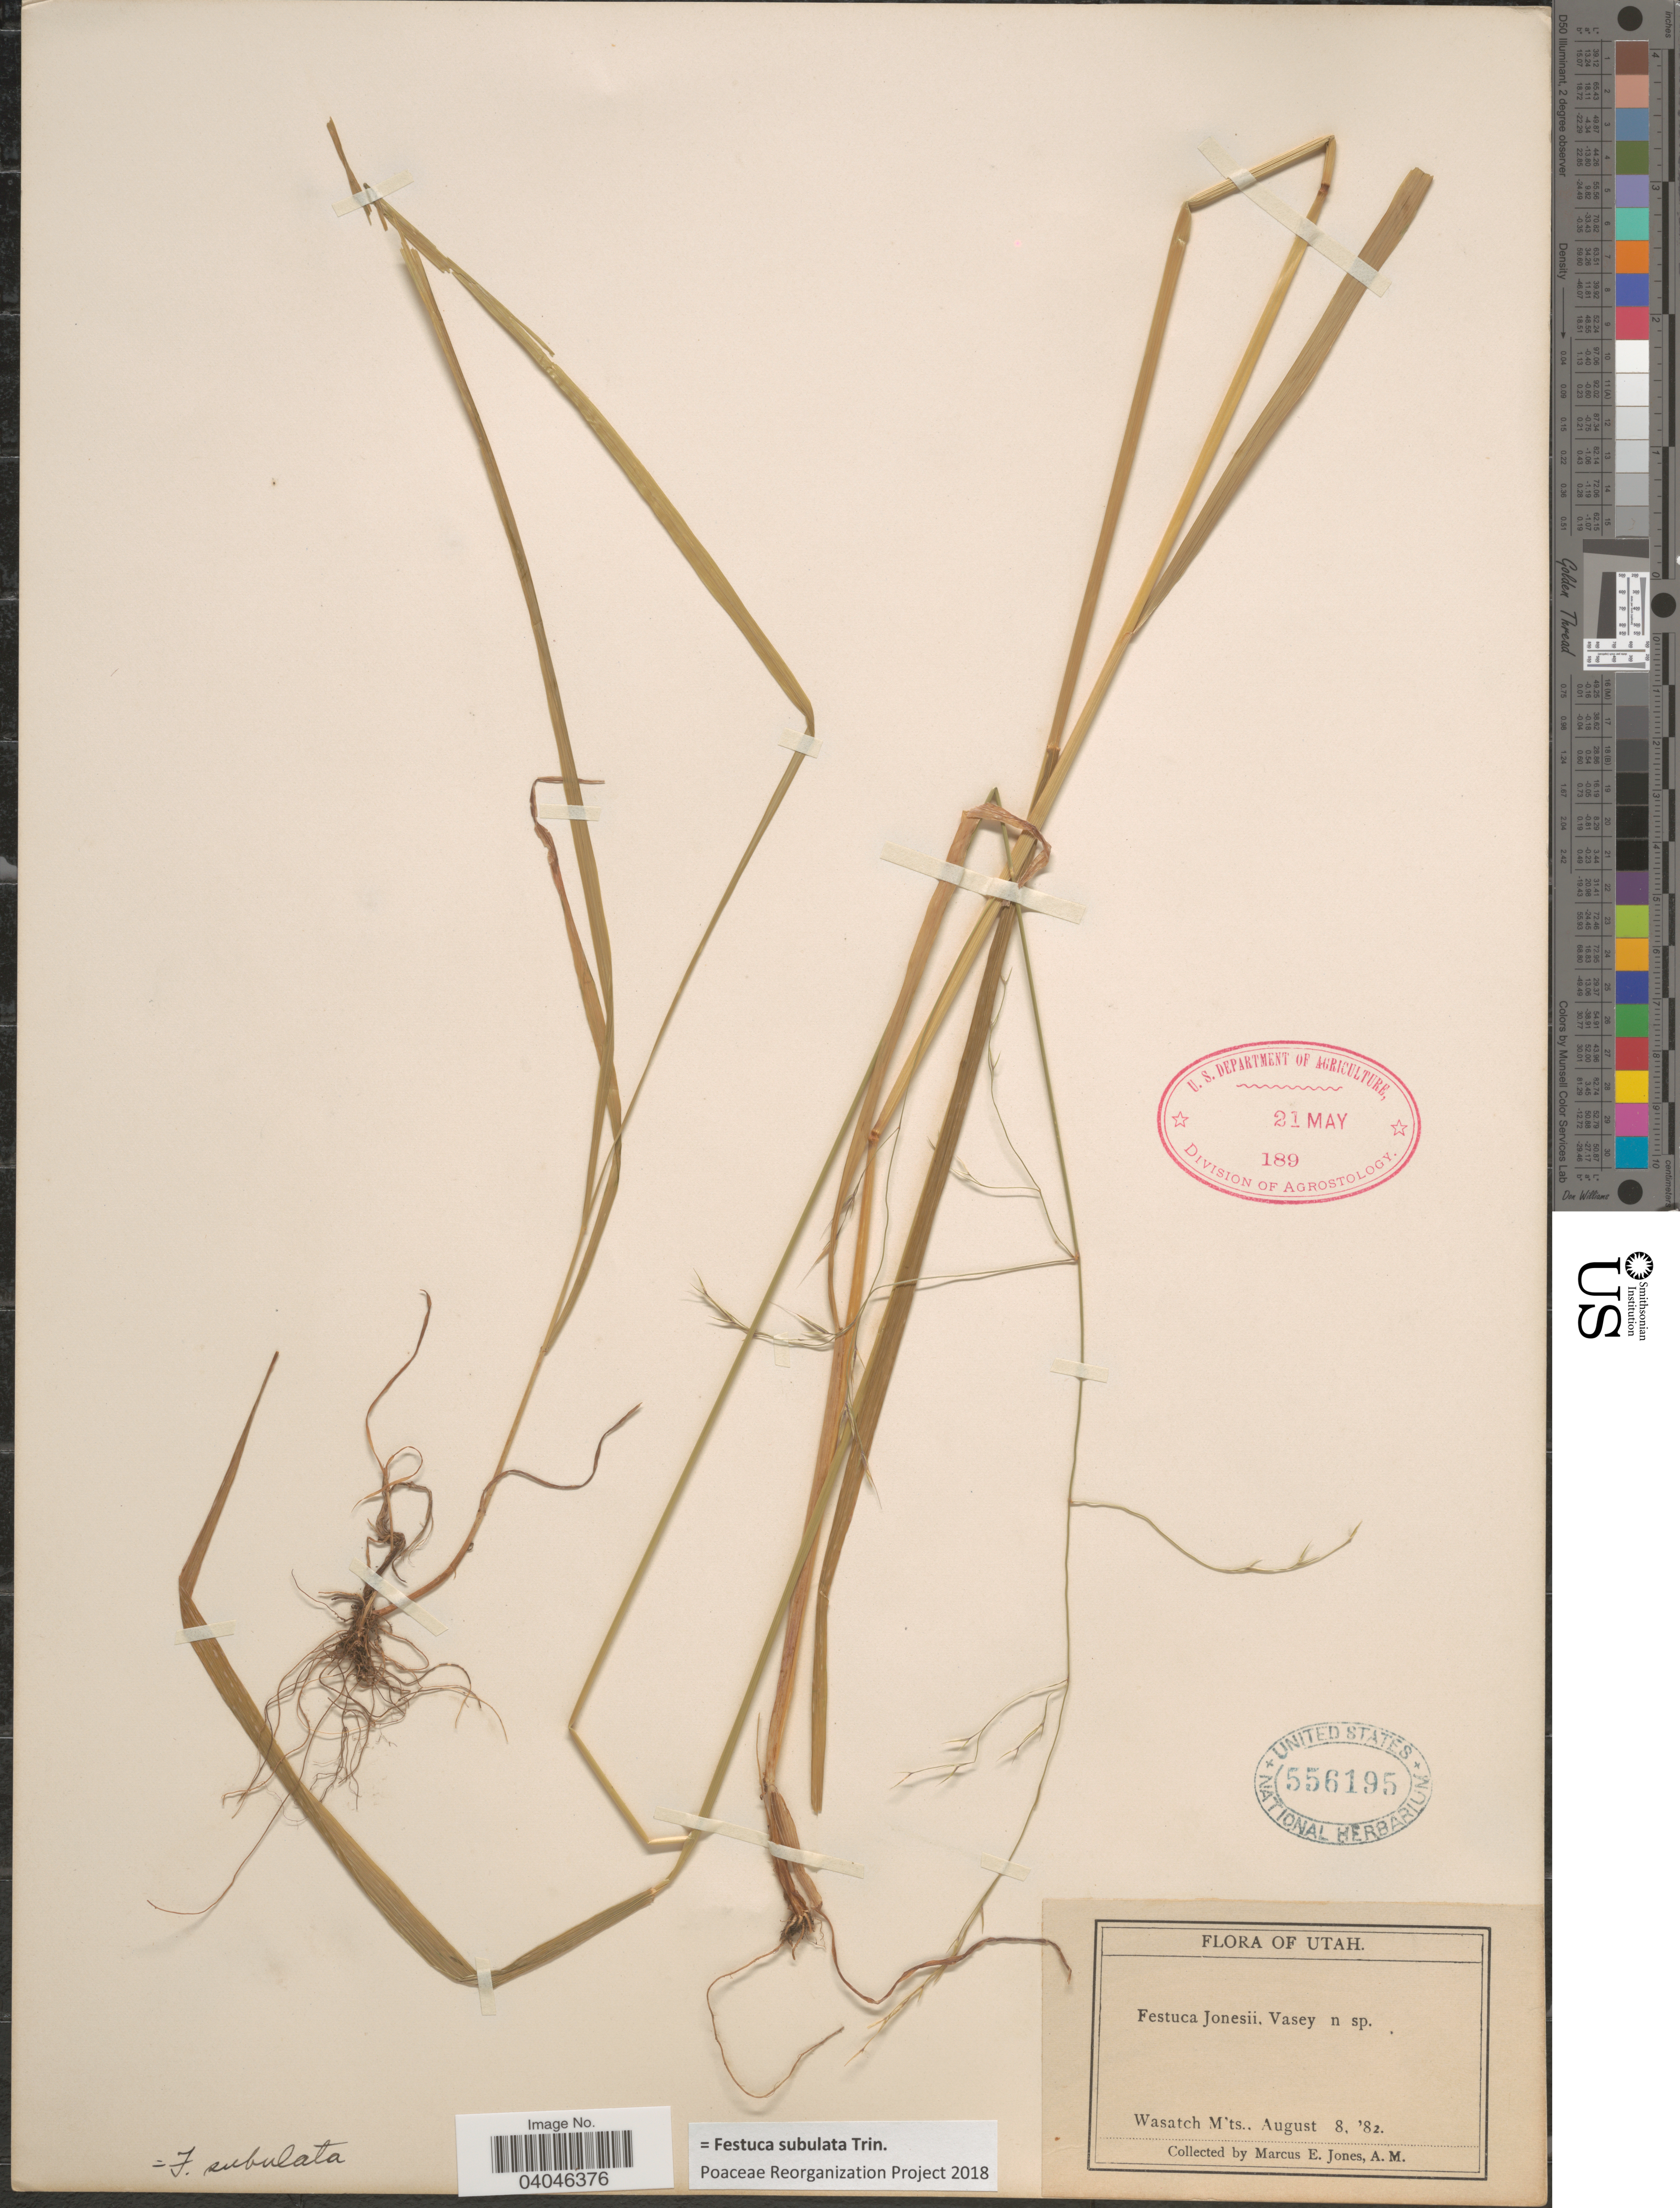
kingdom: Plantae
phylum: Tracheophyta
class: Liliopsida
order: Poales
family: Poaceae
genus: Festuca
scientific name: Festuca subulata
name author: Trin.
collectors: M. E. Jones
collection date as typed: Transcribed d/m/y: 8/8/82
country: United States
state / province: Utah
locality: Wasatch M'ts.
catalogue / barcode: US 556195